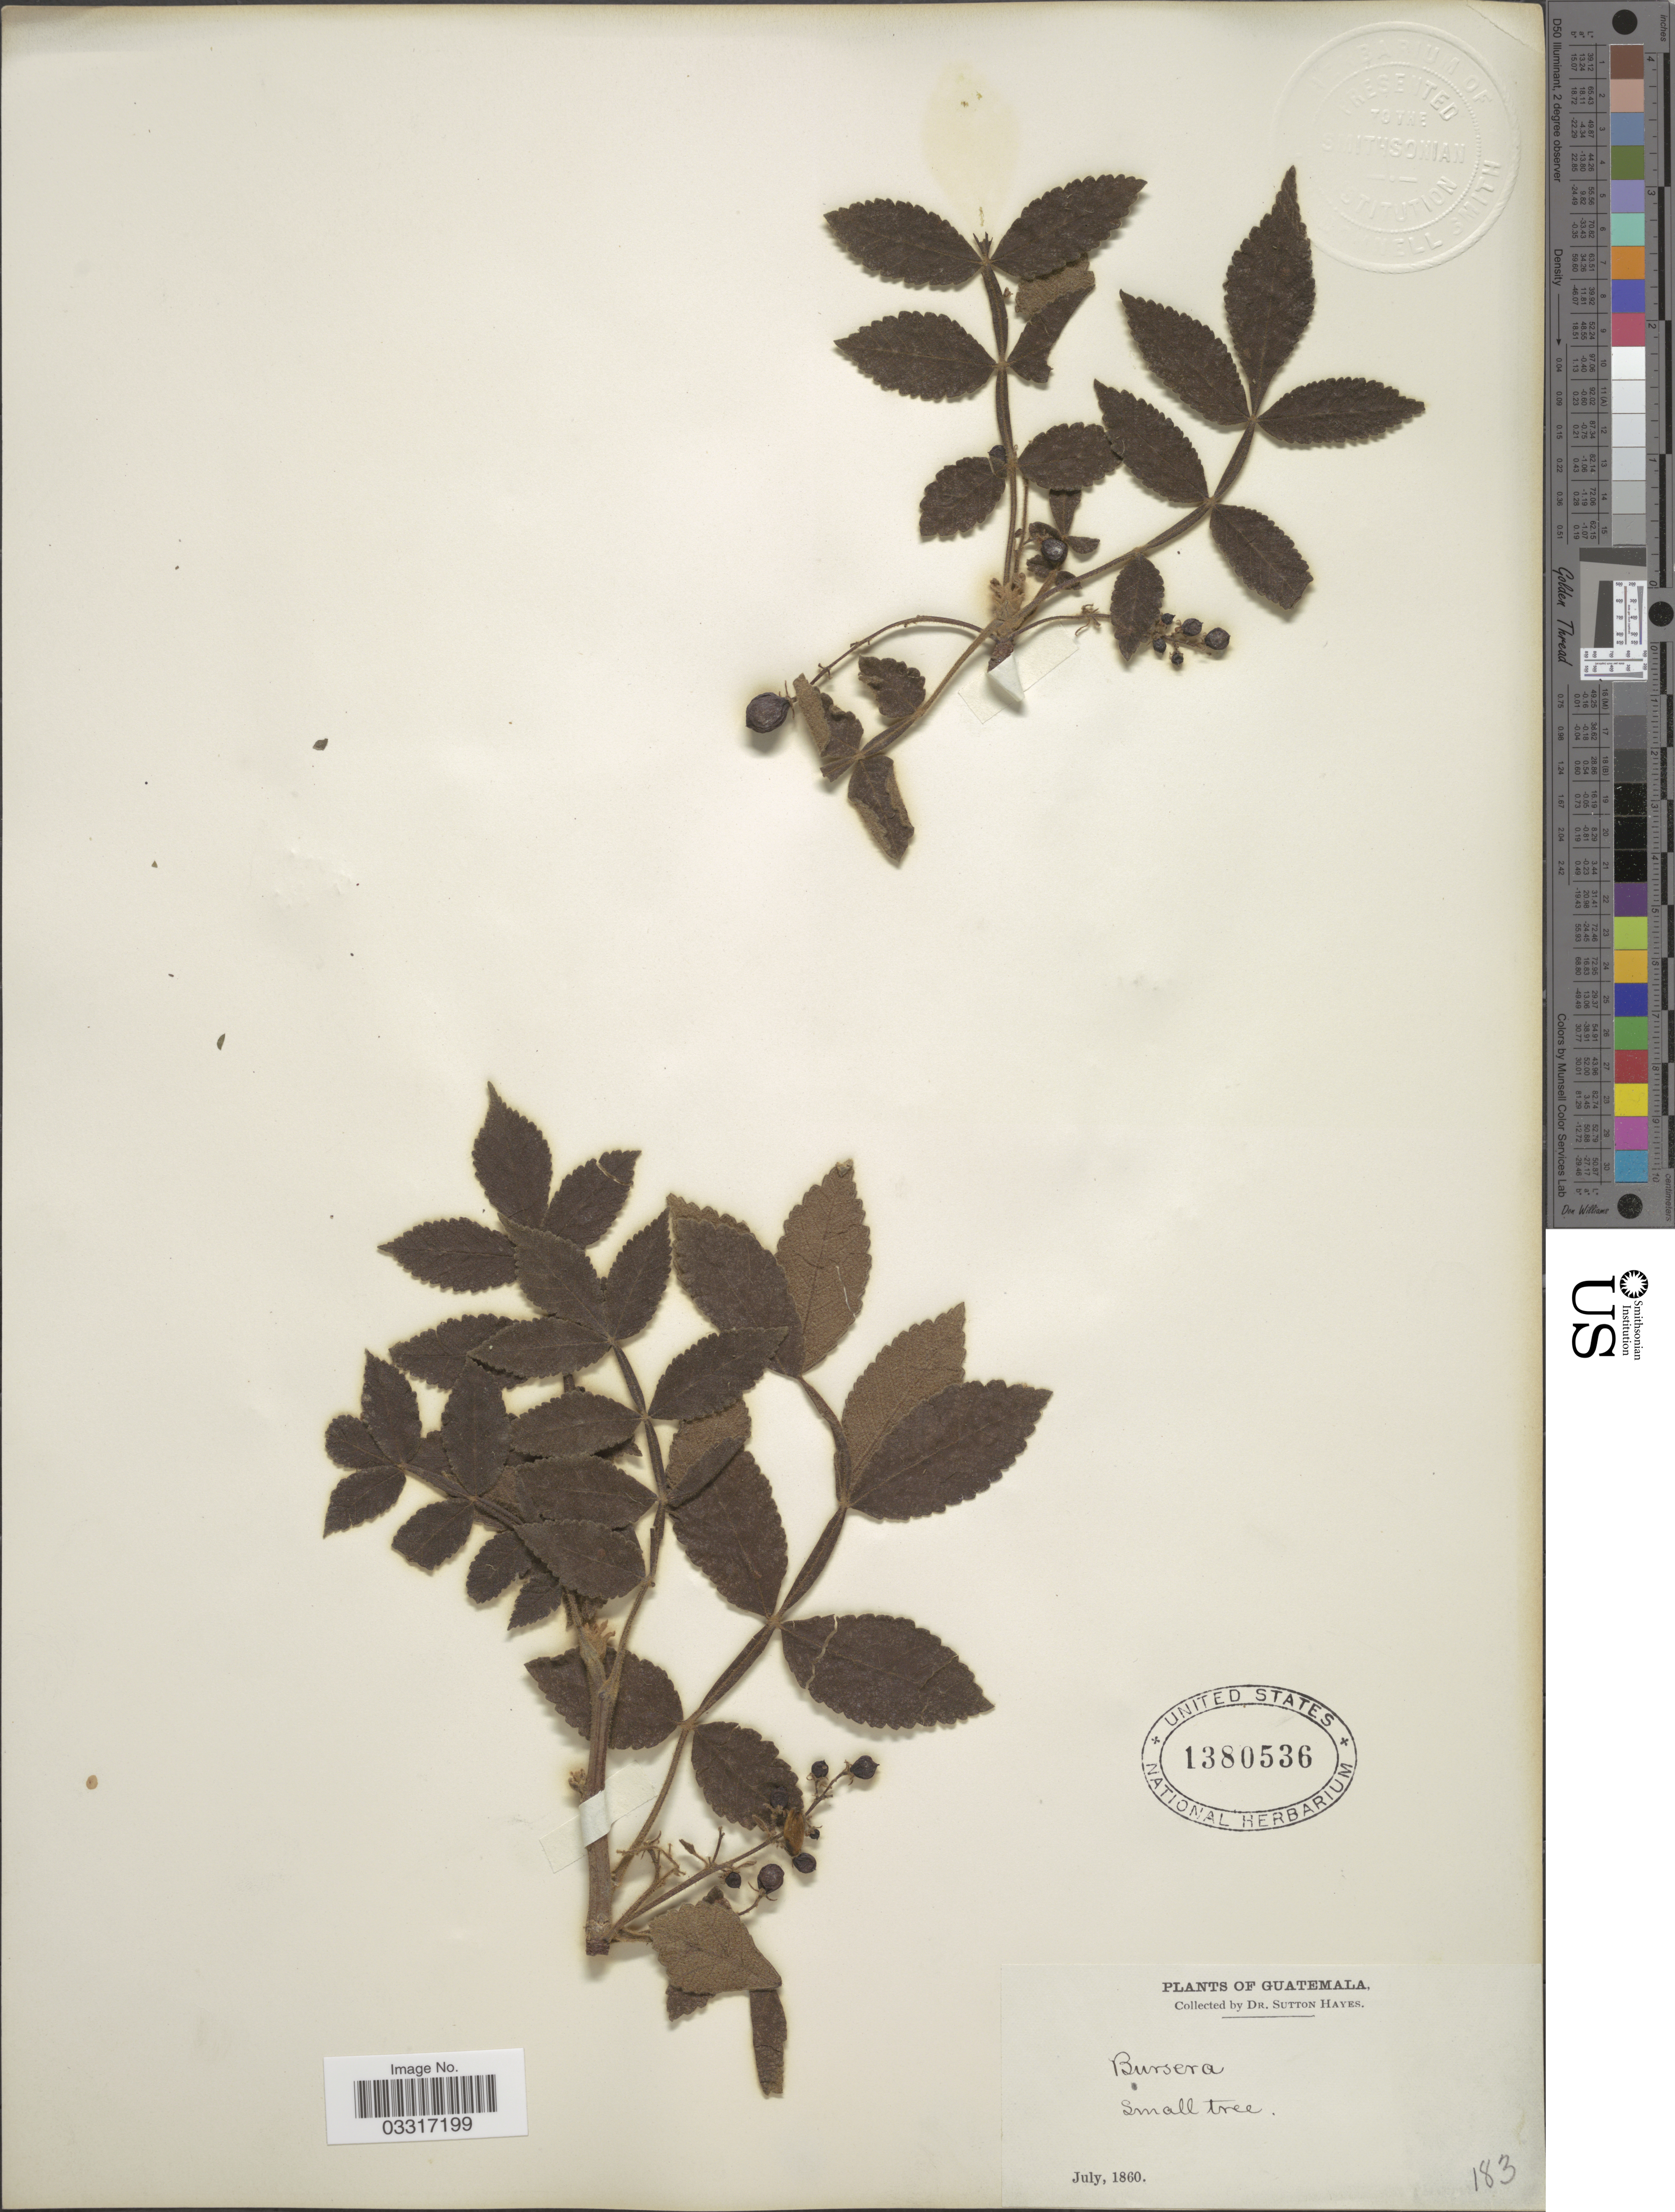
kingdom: Plantae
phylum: Tracheophyta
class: Magnoliopsida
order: Sapindales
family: Burseraceae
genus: Bursera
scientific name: Bursera sp.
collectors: S. Hayes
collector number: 183?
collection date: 1860-07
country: Guatemala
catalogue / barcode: US 1380536